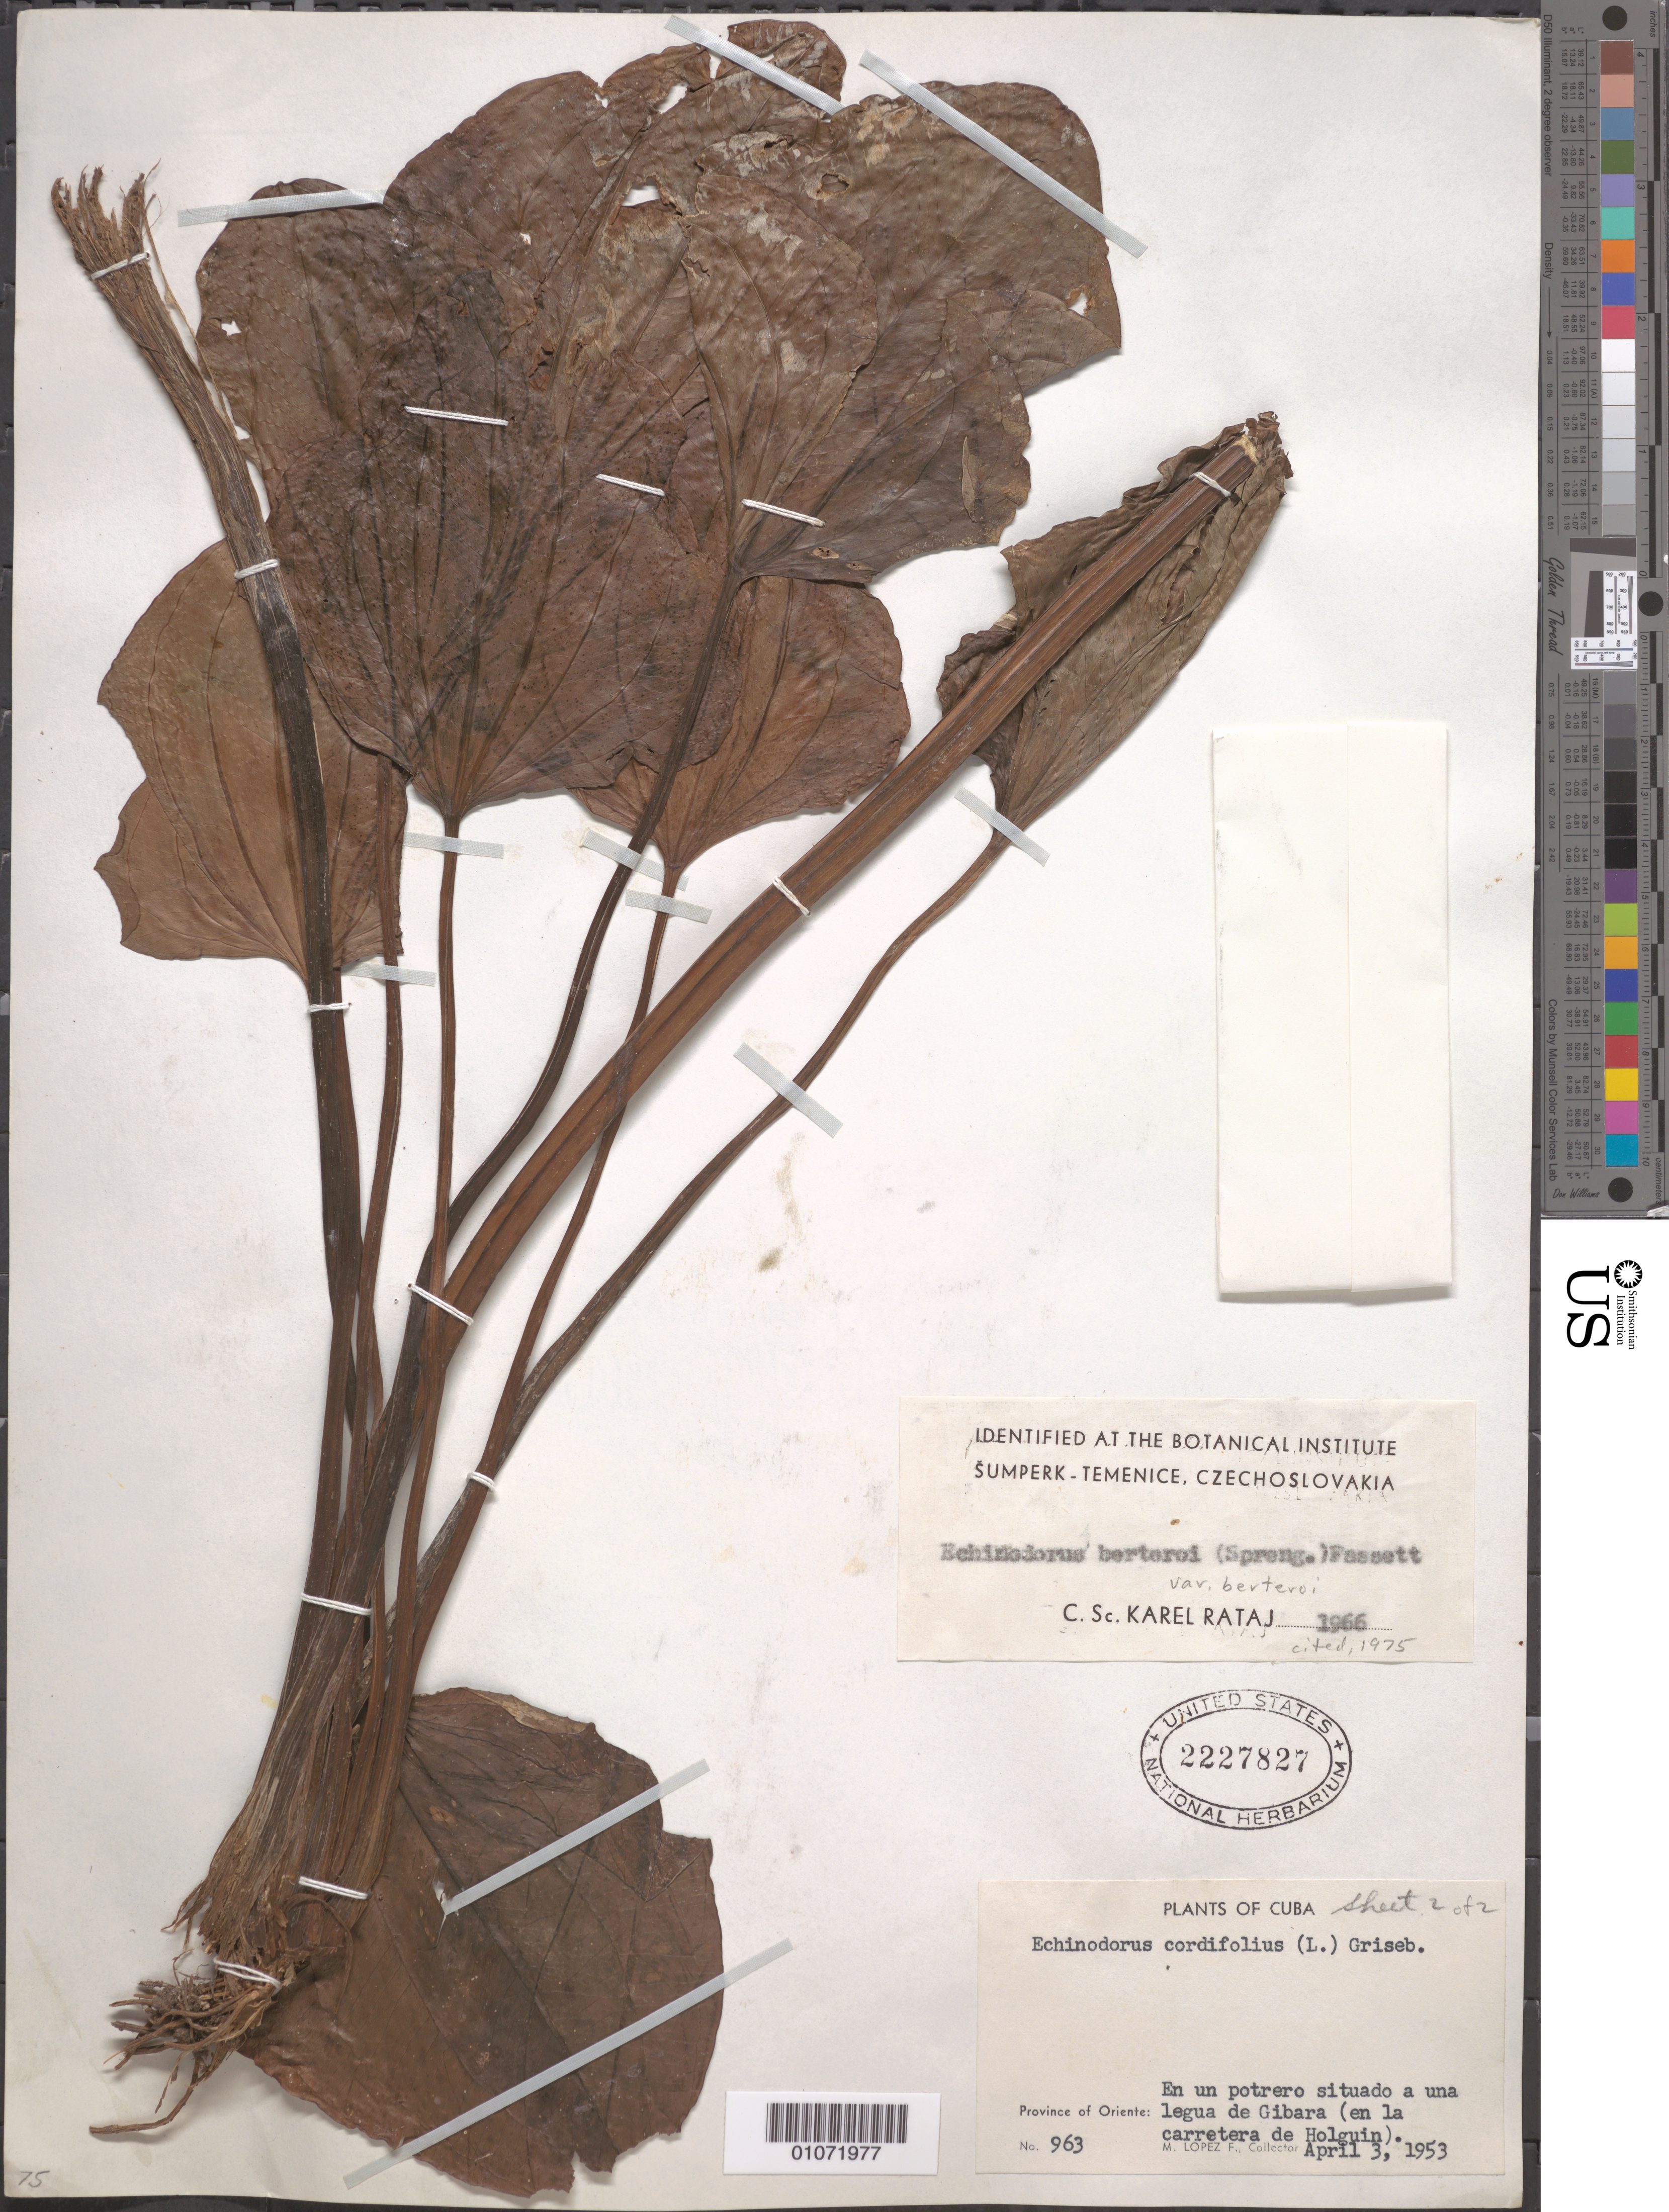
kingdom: Plantae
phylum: Tracheophyta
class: Liliopsida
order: Alismatales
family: Alismataceae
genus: Echinodorus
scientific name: Echinodorus berteroi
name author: (Spreng.) Fassett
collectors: M. López Figueiras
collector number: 963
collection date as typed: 03 Apr 1953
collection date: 1953-04-03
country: Cuba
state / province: Holguín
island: Cuba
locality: En un portrero situado a una legua de Gibara (en la carretera de Holguin)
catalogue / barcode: US 2227827